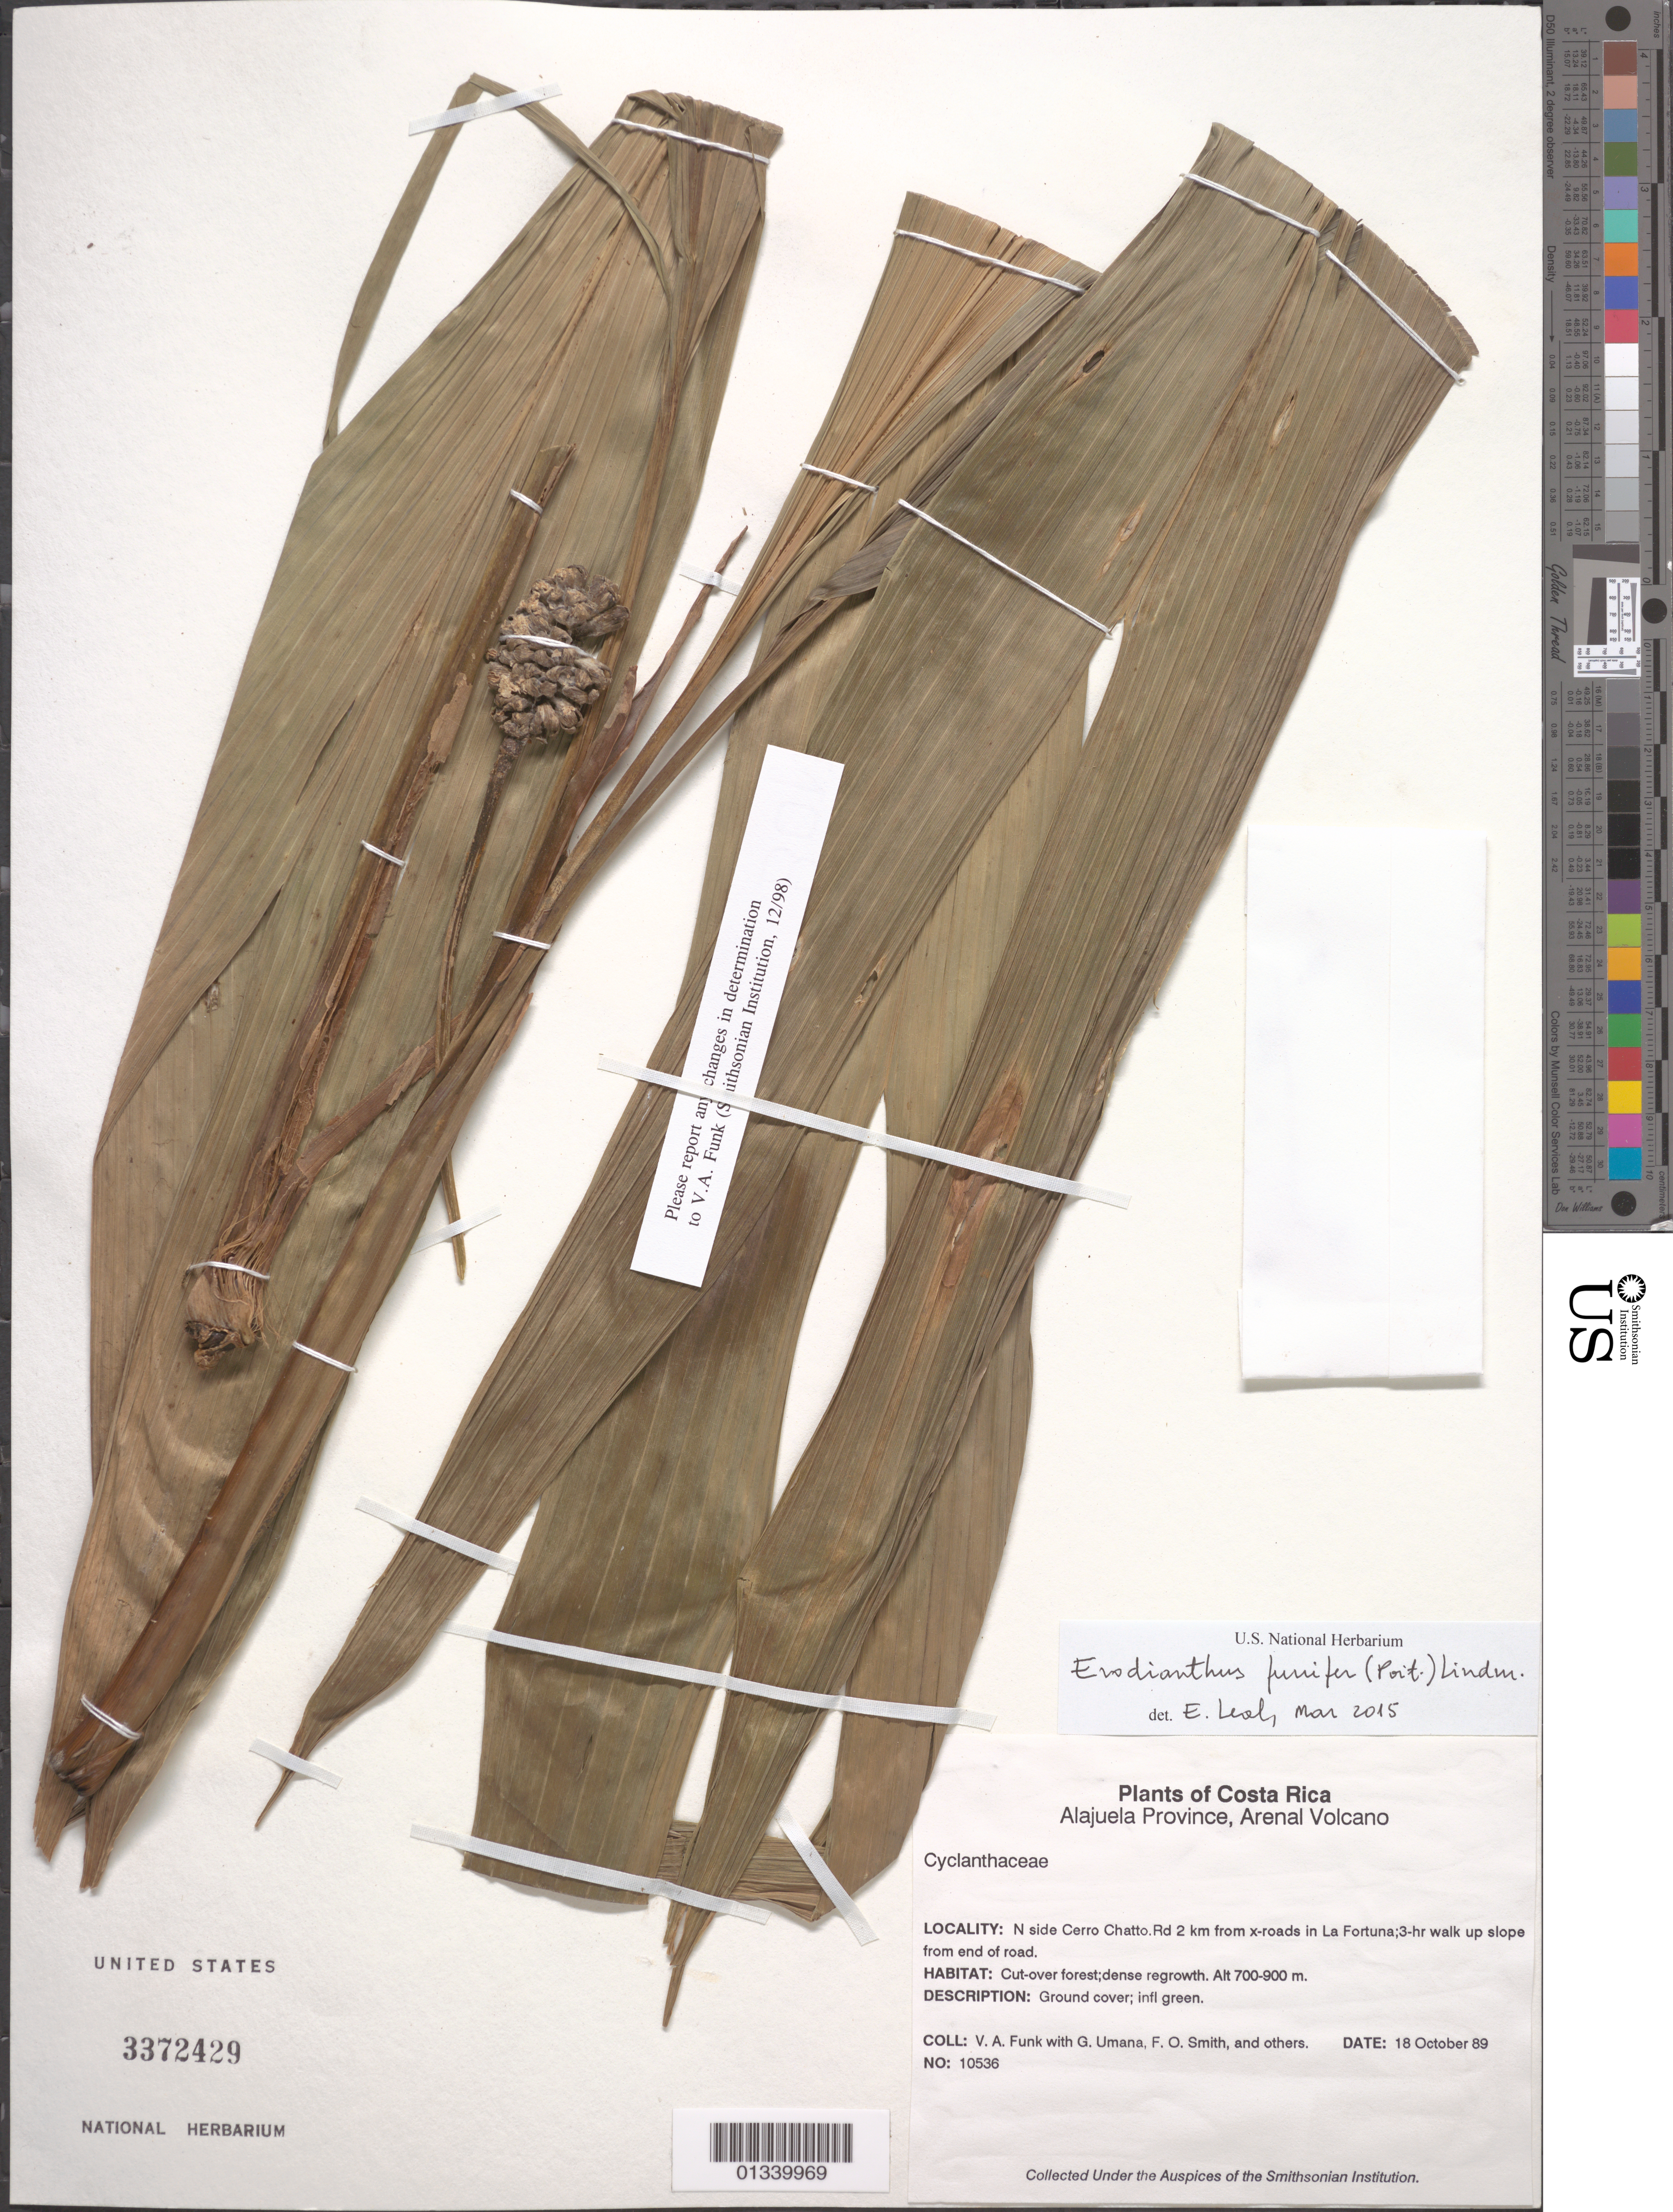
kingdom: Plantae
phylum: Tracheophyta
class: Liliopsida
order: Pandanales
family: Cyclanthaceae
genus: Evodianthus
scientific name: Evodianthus funifer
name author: (Poit.) Lindm.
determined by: Leal, E.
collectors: V. Funk, G. Umana, F. Smith & et al.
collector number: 10536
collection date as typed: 18 Oct 1989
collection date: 1989-10-18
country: Costa Rica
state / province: Alajuela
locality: Arenal Volcano; N side of Cerro Chato rd. 2 km from x-roads in La Fortuna, 3 hr. walk up slopes from end of road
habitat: Cut-over forest; dense regrowth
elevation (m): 700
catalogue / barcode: US 3372429